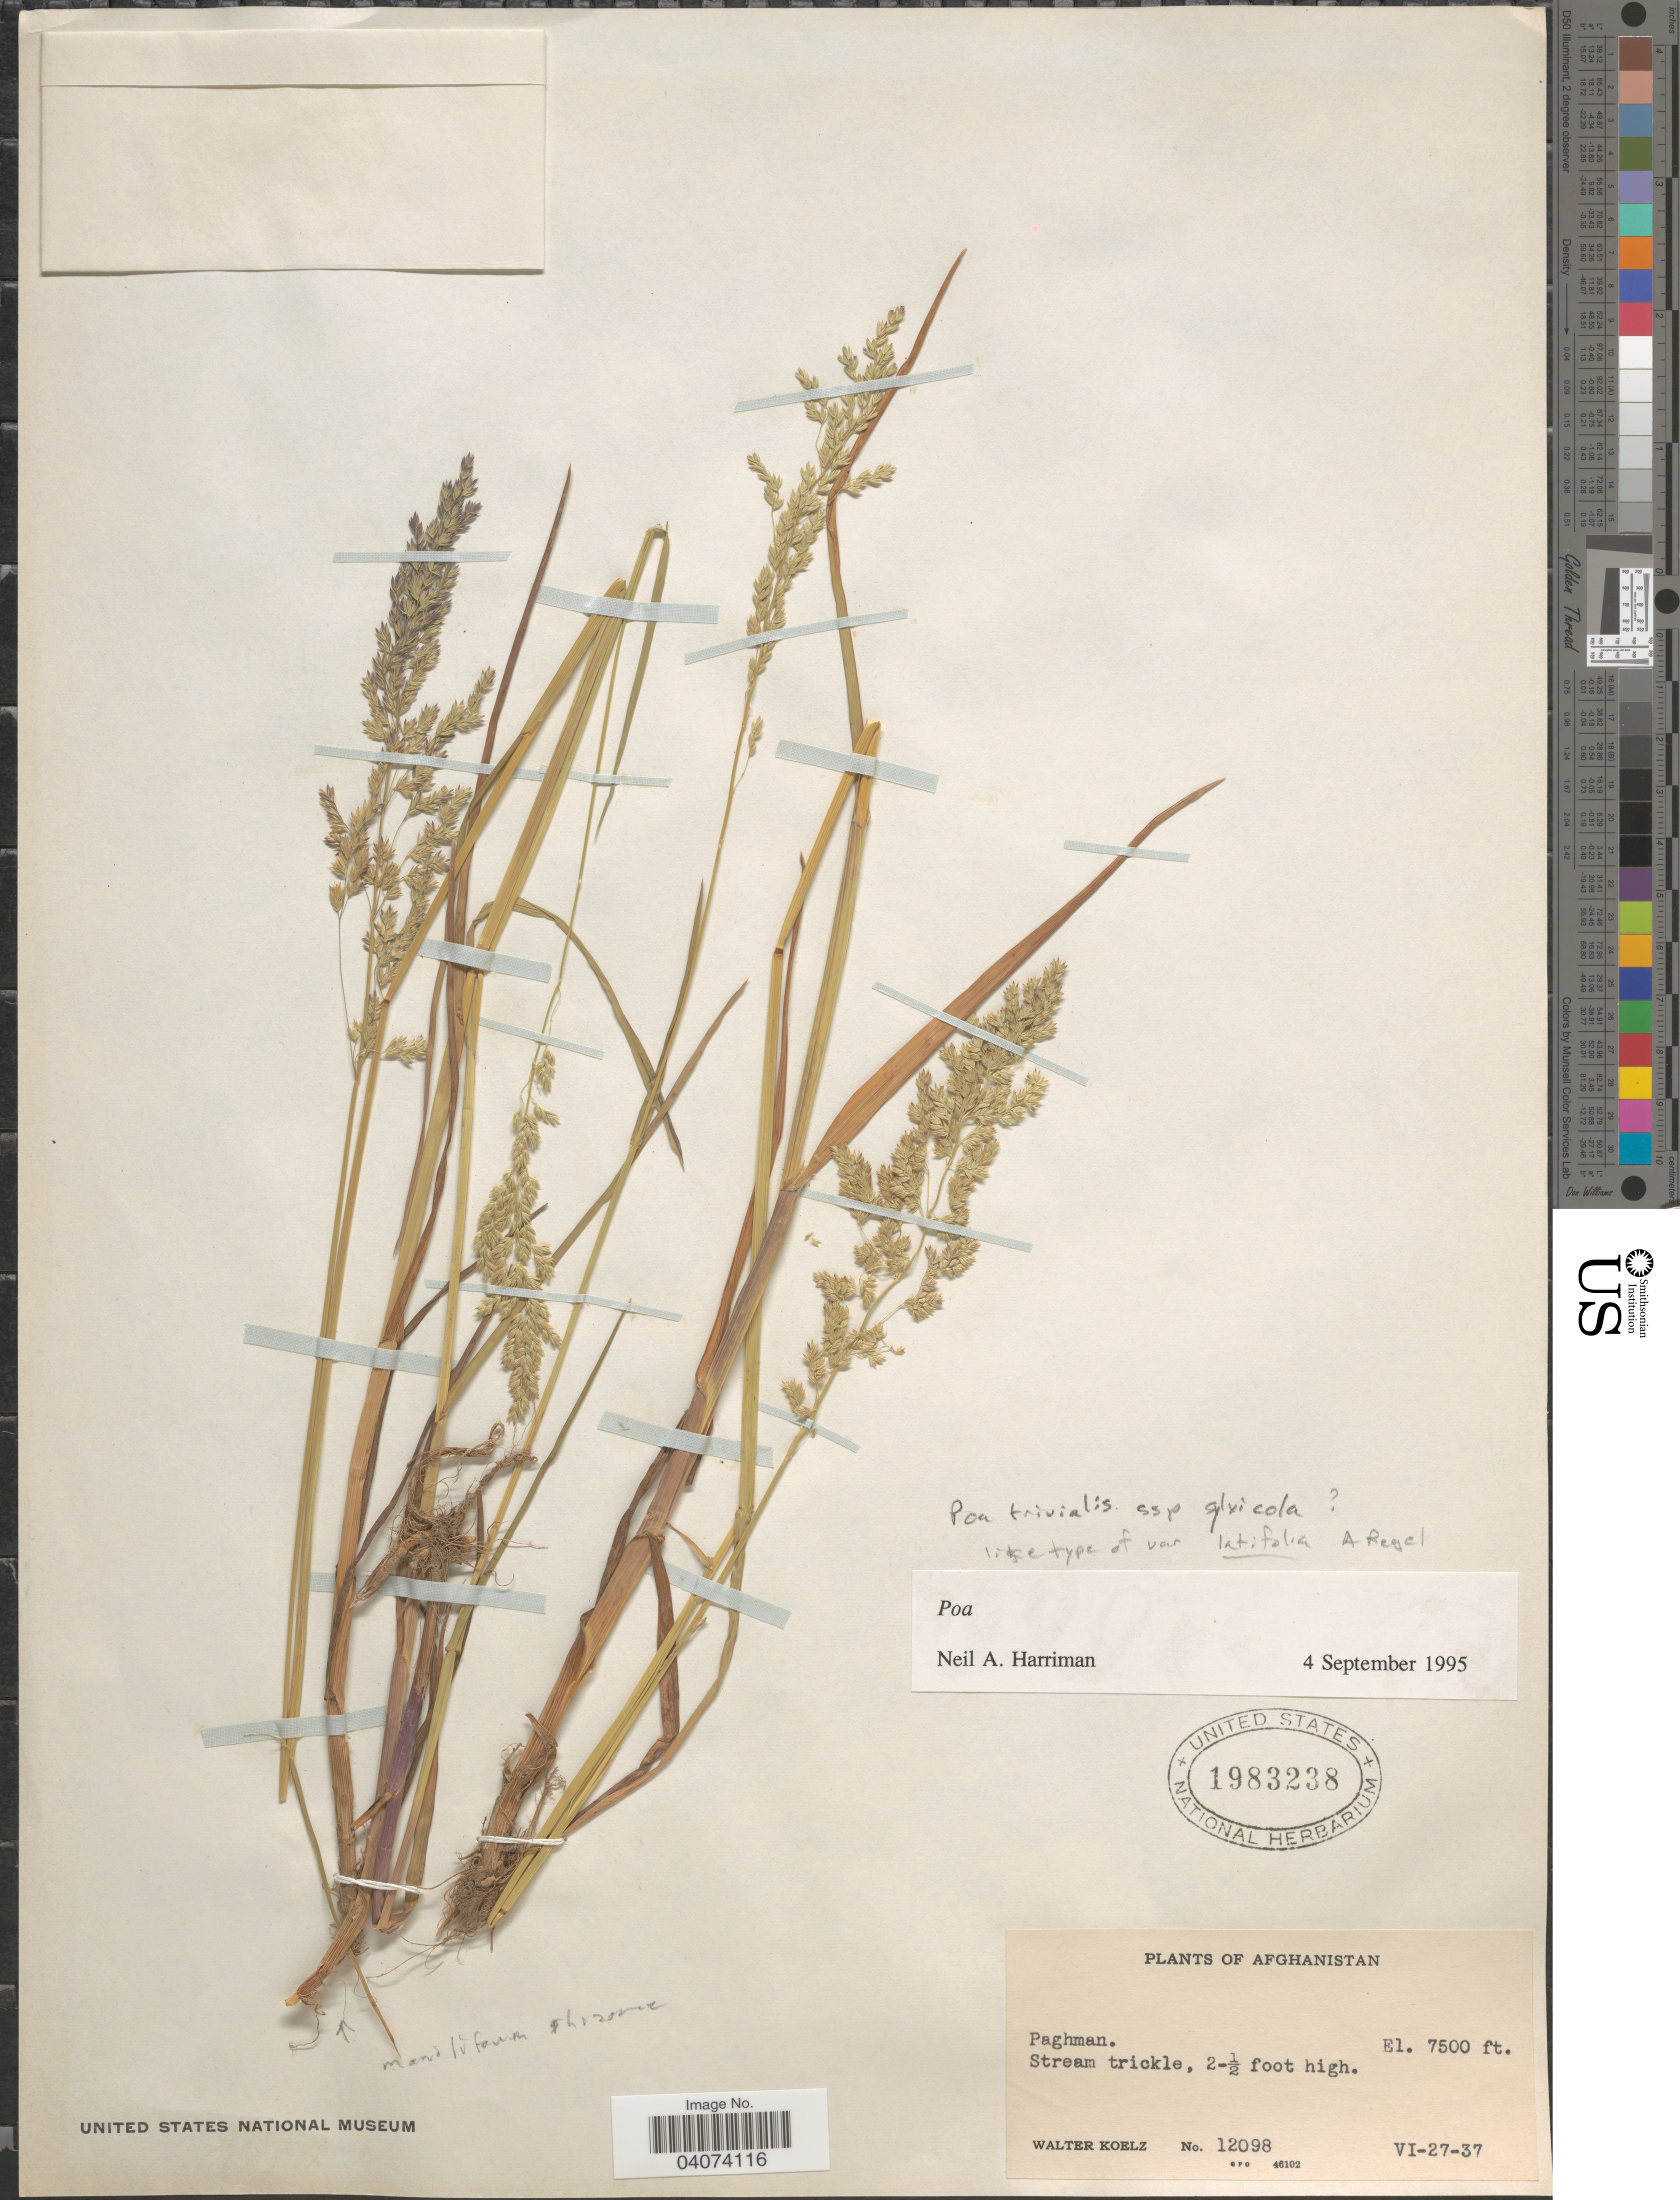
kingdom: Plantae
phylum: Tracheophyta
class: Liliopsida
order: Poales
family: Poaceae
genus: Poa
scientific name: Poa trivialis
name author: L.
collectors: W. N. Koelz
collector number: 12098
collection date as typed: Transcribed d/m/y: 27/6/37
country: Afghanistan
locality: Paghman.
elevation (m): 2286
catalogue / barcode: US 1983238